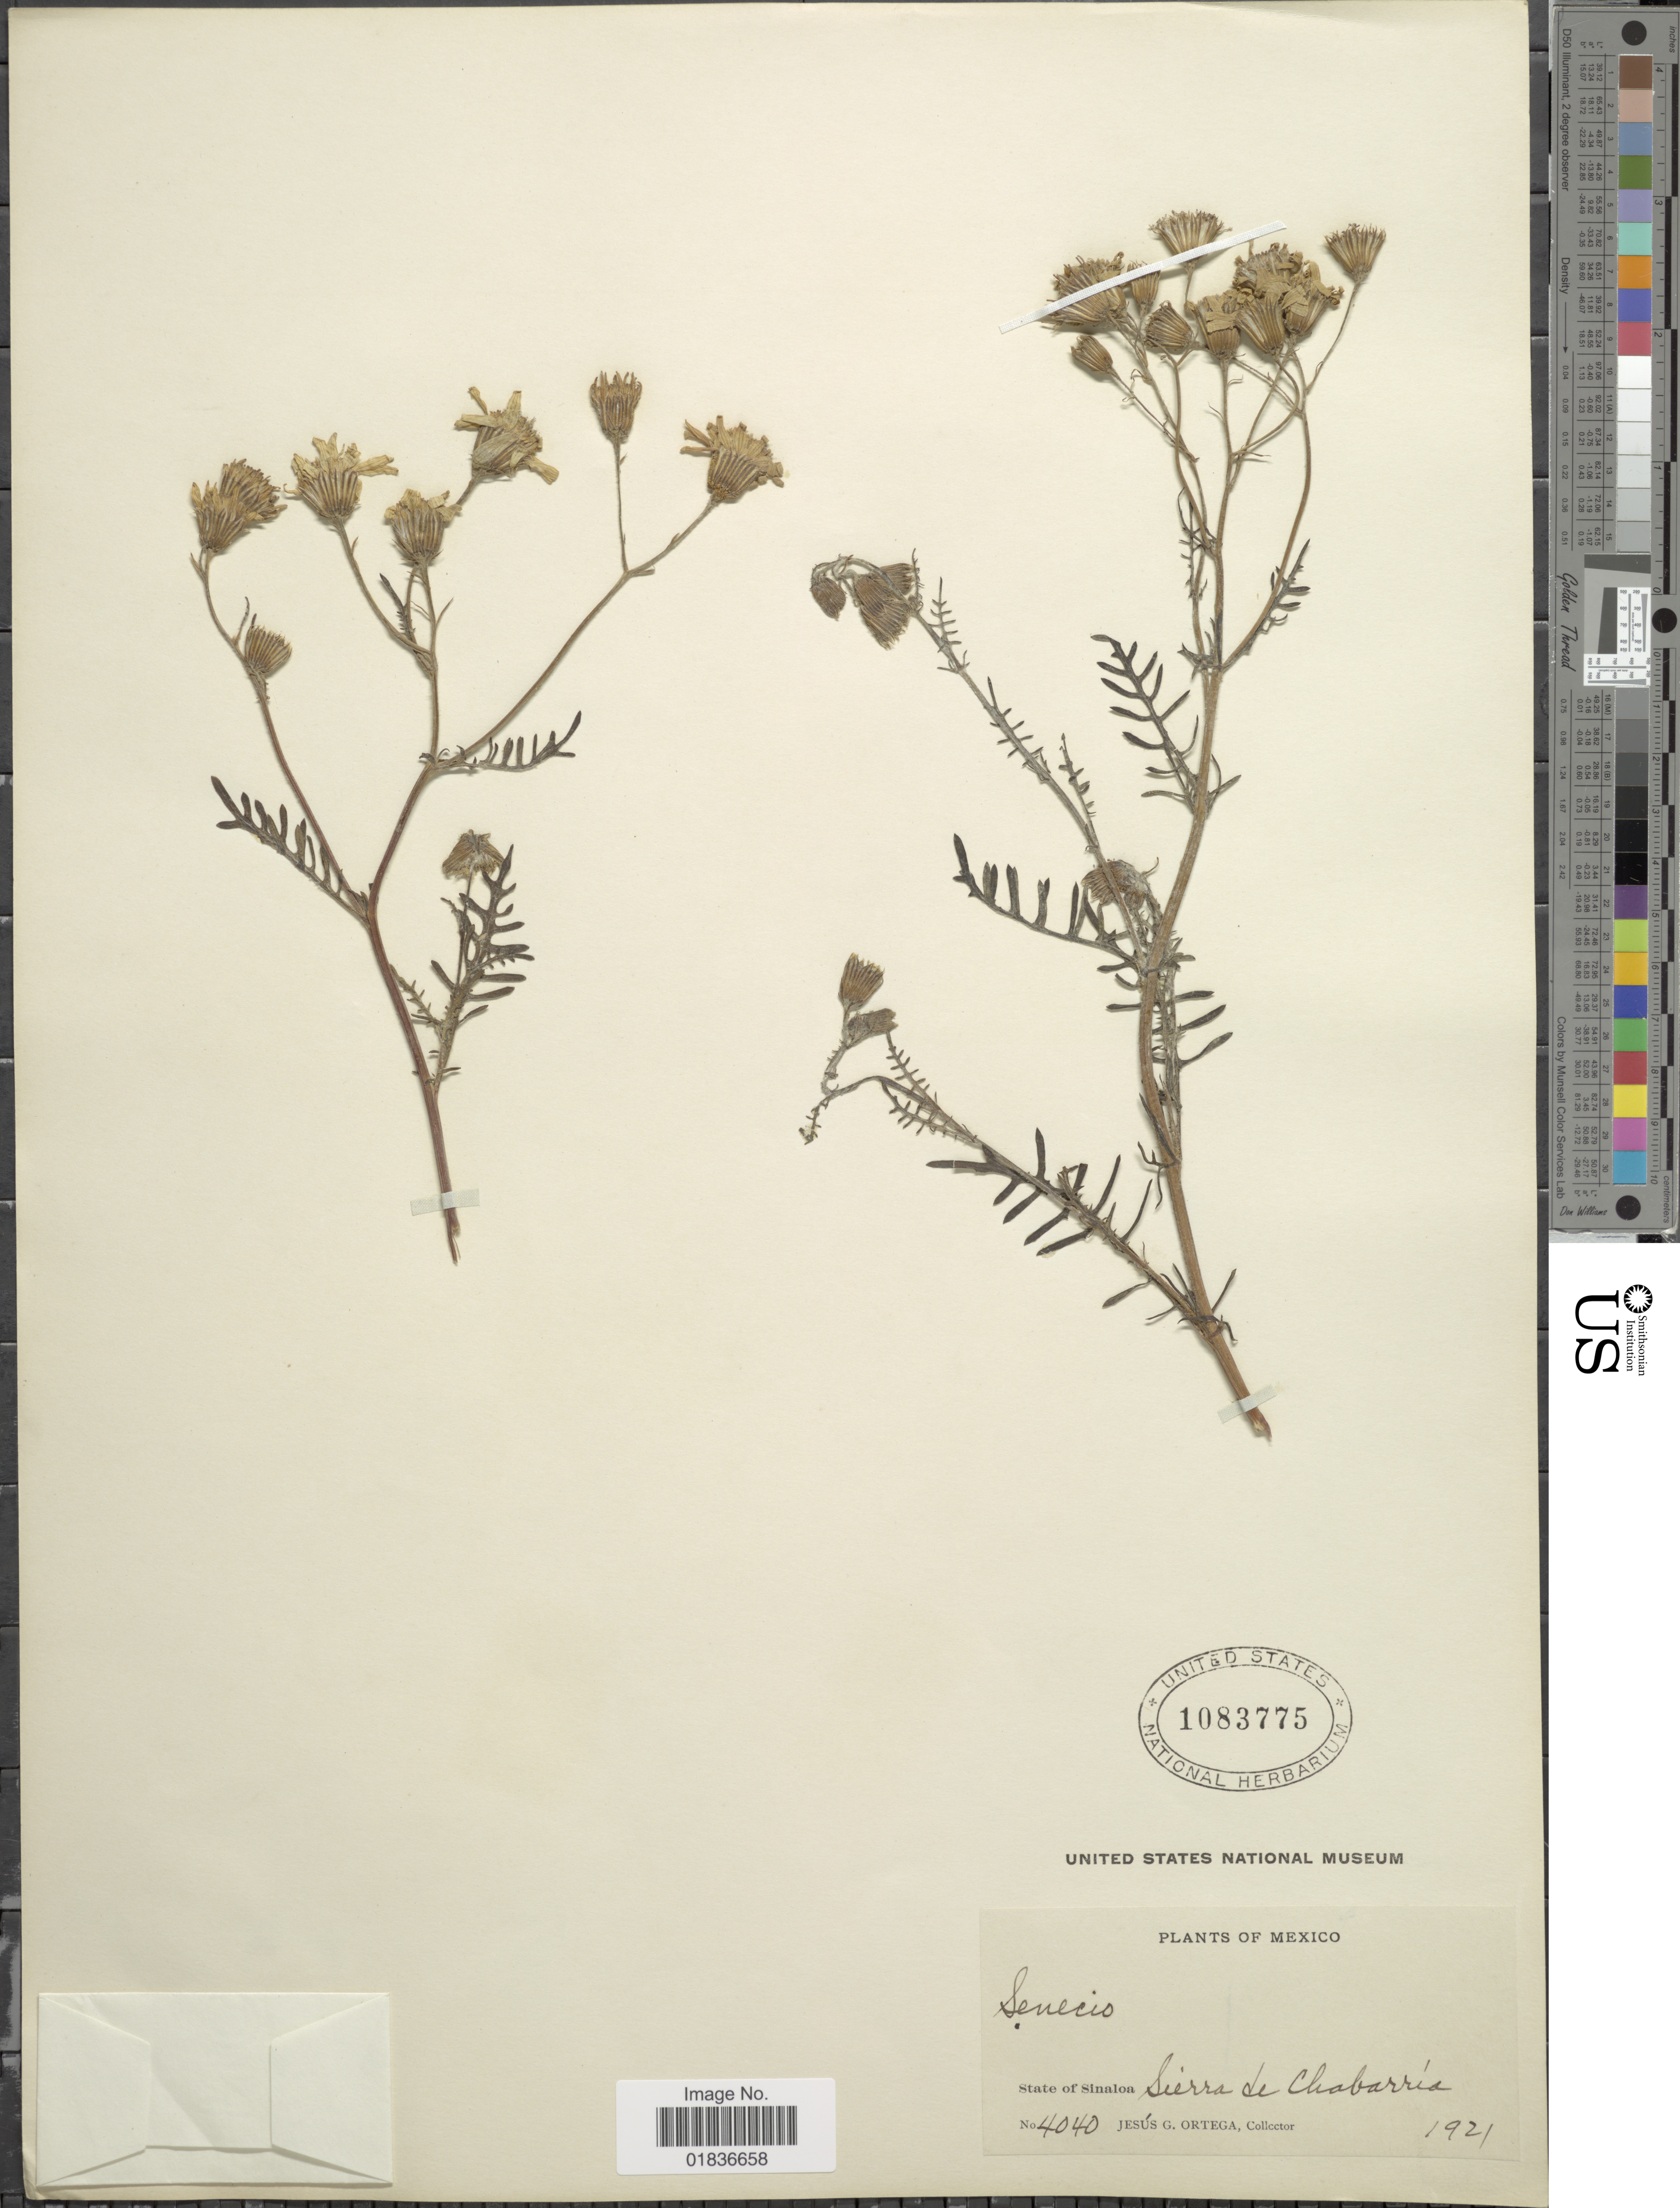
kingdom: Plantae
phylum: Tracheophyta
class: Magnoliopsida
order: Asterales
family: Asteraceae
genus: Senecio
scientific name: Senecio sp.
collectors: J. Ortega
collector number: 4040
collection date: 1921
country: Mexico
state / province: Sinaloa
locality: State of Sinaloa. Sierra de Chabarria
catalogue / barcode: US 1083775